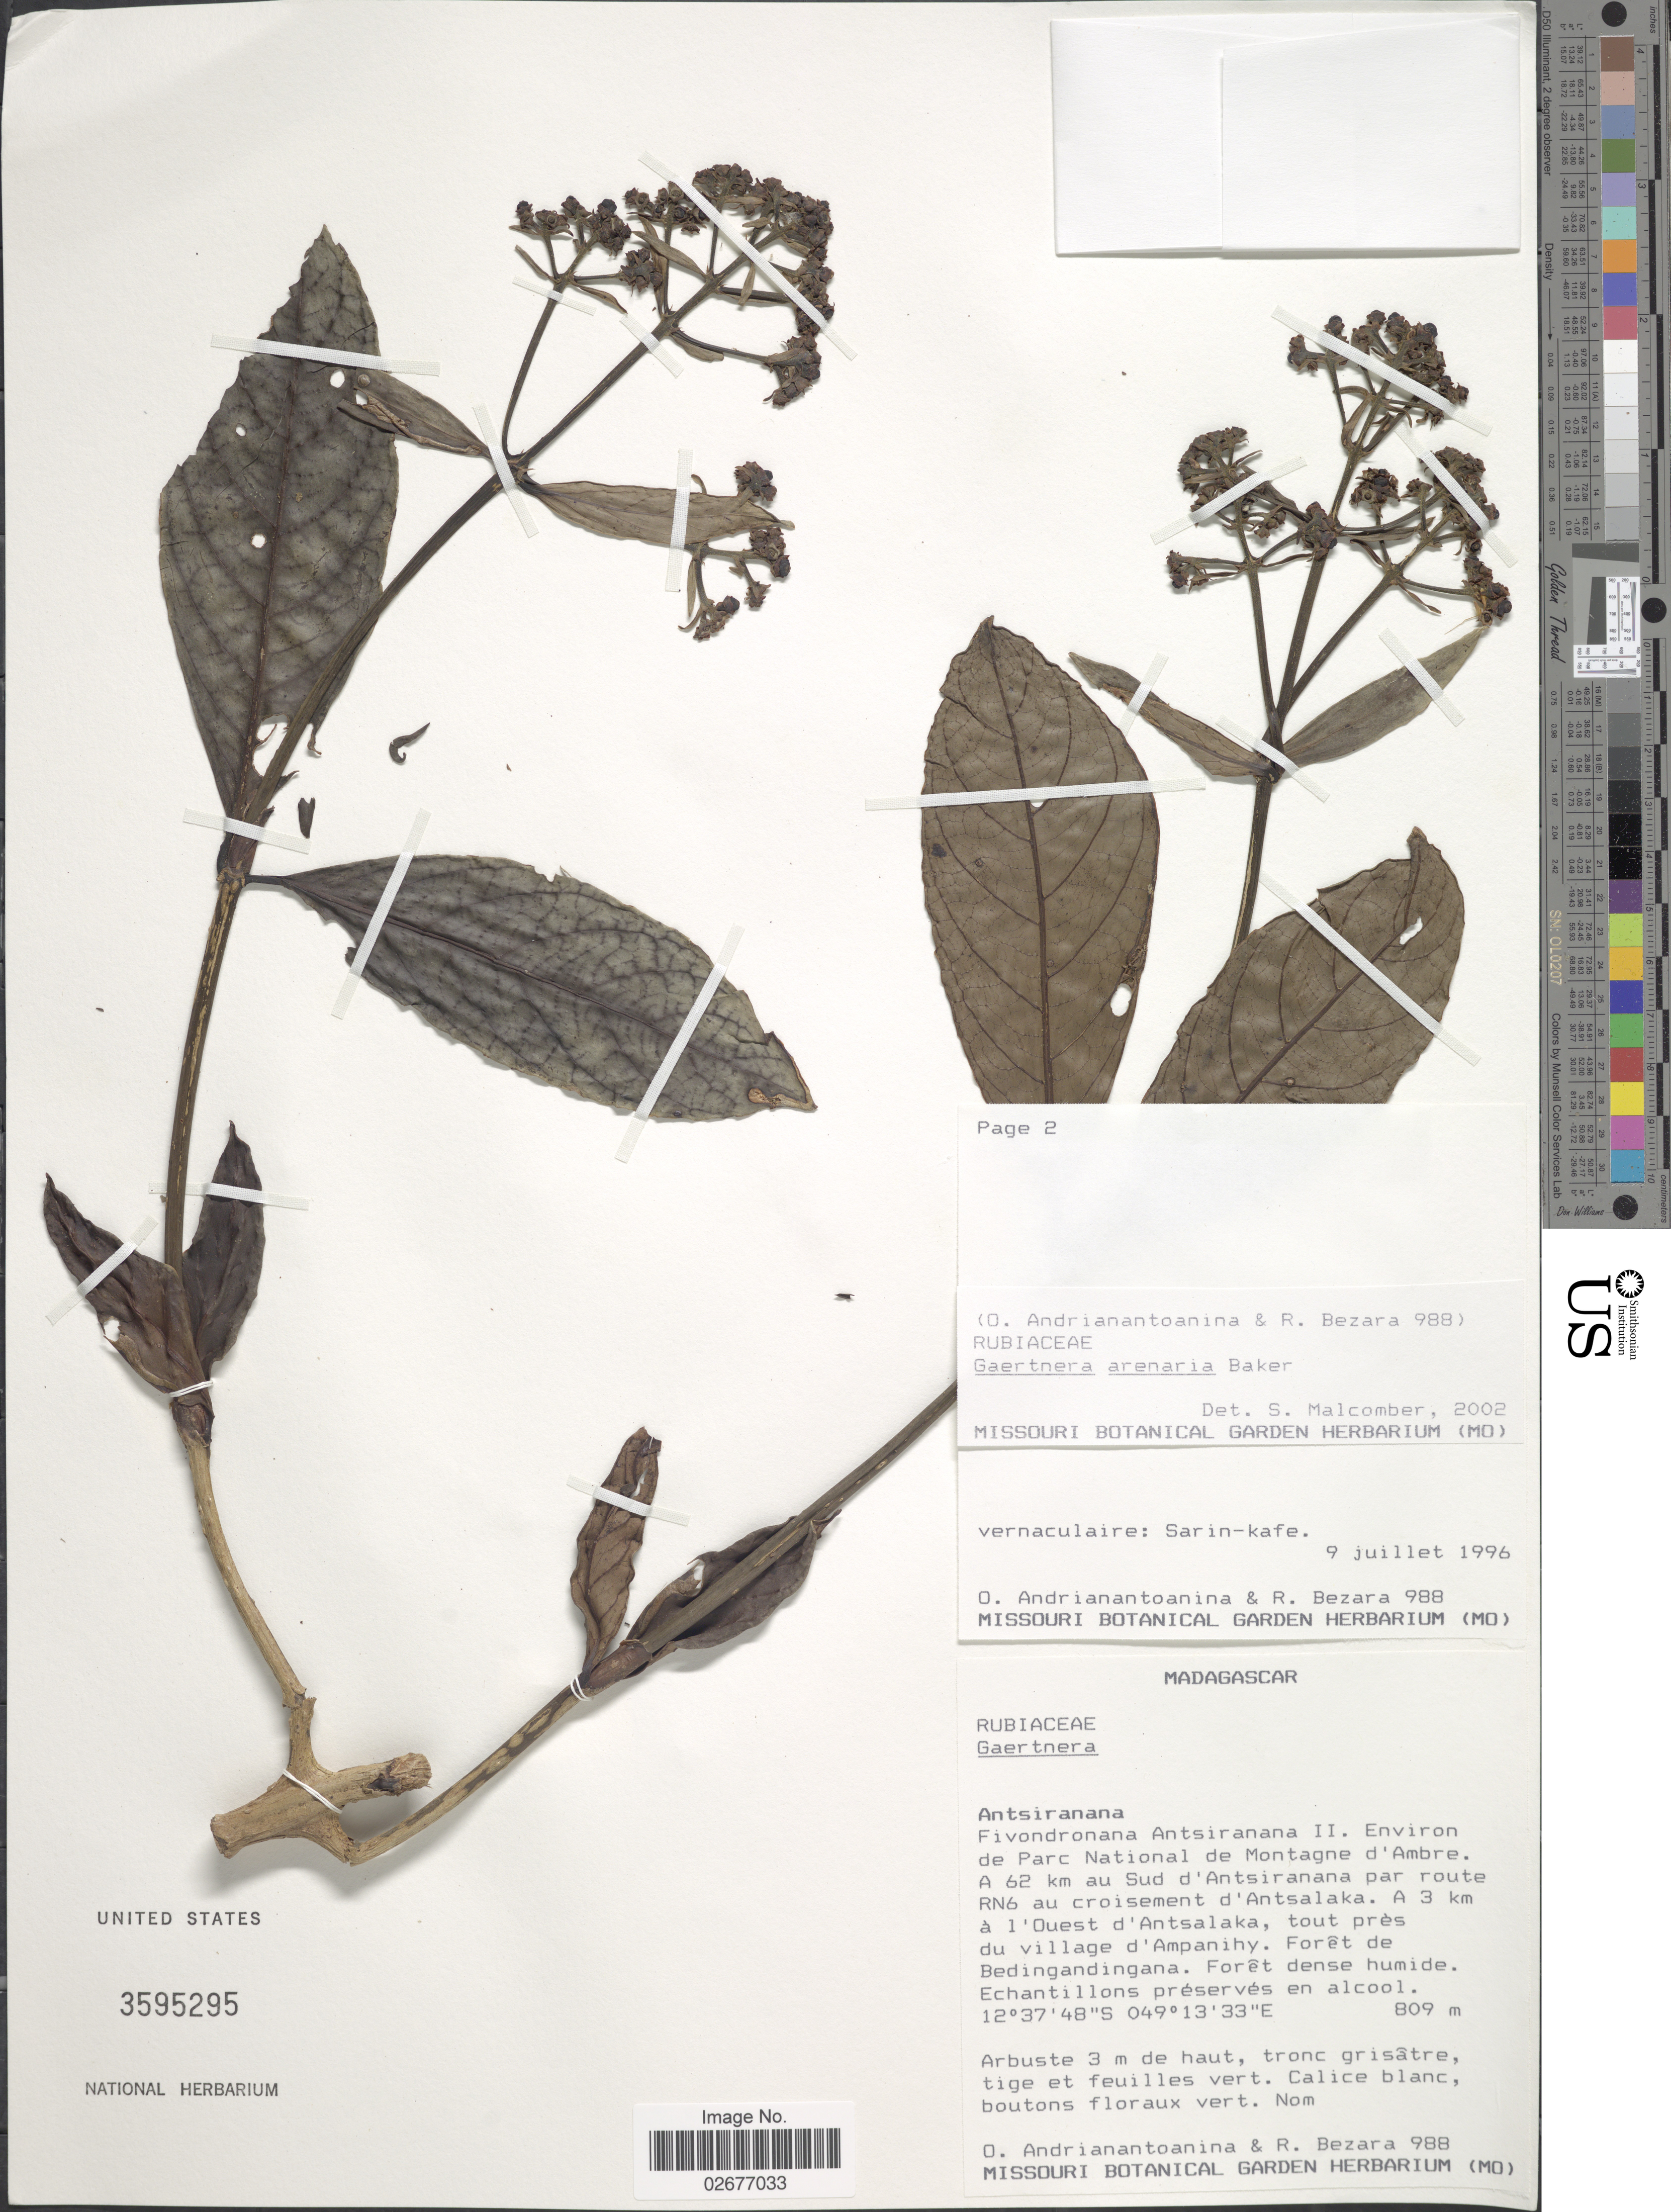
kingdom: Plantae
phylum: Tracheophyta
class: Magnoliopsida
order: Gentianales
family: Rubiaceae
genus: Gaertnera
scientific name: Gaertnera arenaria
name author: Baker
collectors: O. Andrianantoanina & R. Bezara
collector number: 988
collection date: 1996-07-08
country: Madagascar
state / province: Diana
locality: Fivondrinana Antsiranana II, Environ de Parc National de Montagne d' Ambre, A 62 km au Sud d' Antsalaka, A 3 km a l' ouest d' Ampanihy, Foret de Bedingandingana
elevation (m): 809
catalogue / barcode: US 3595295